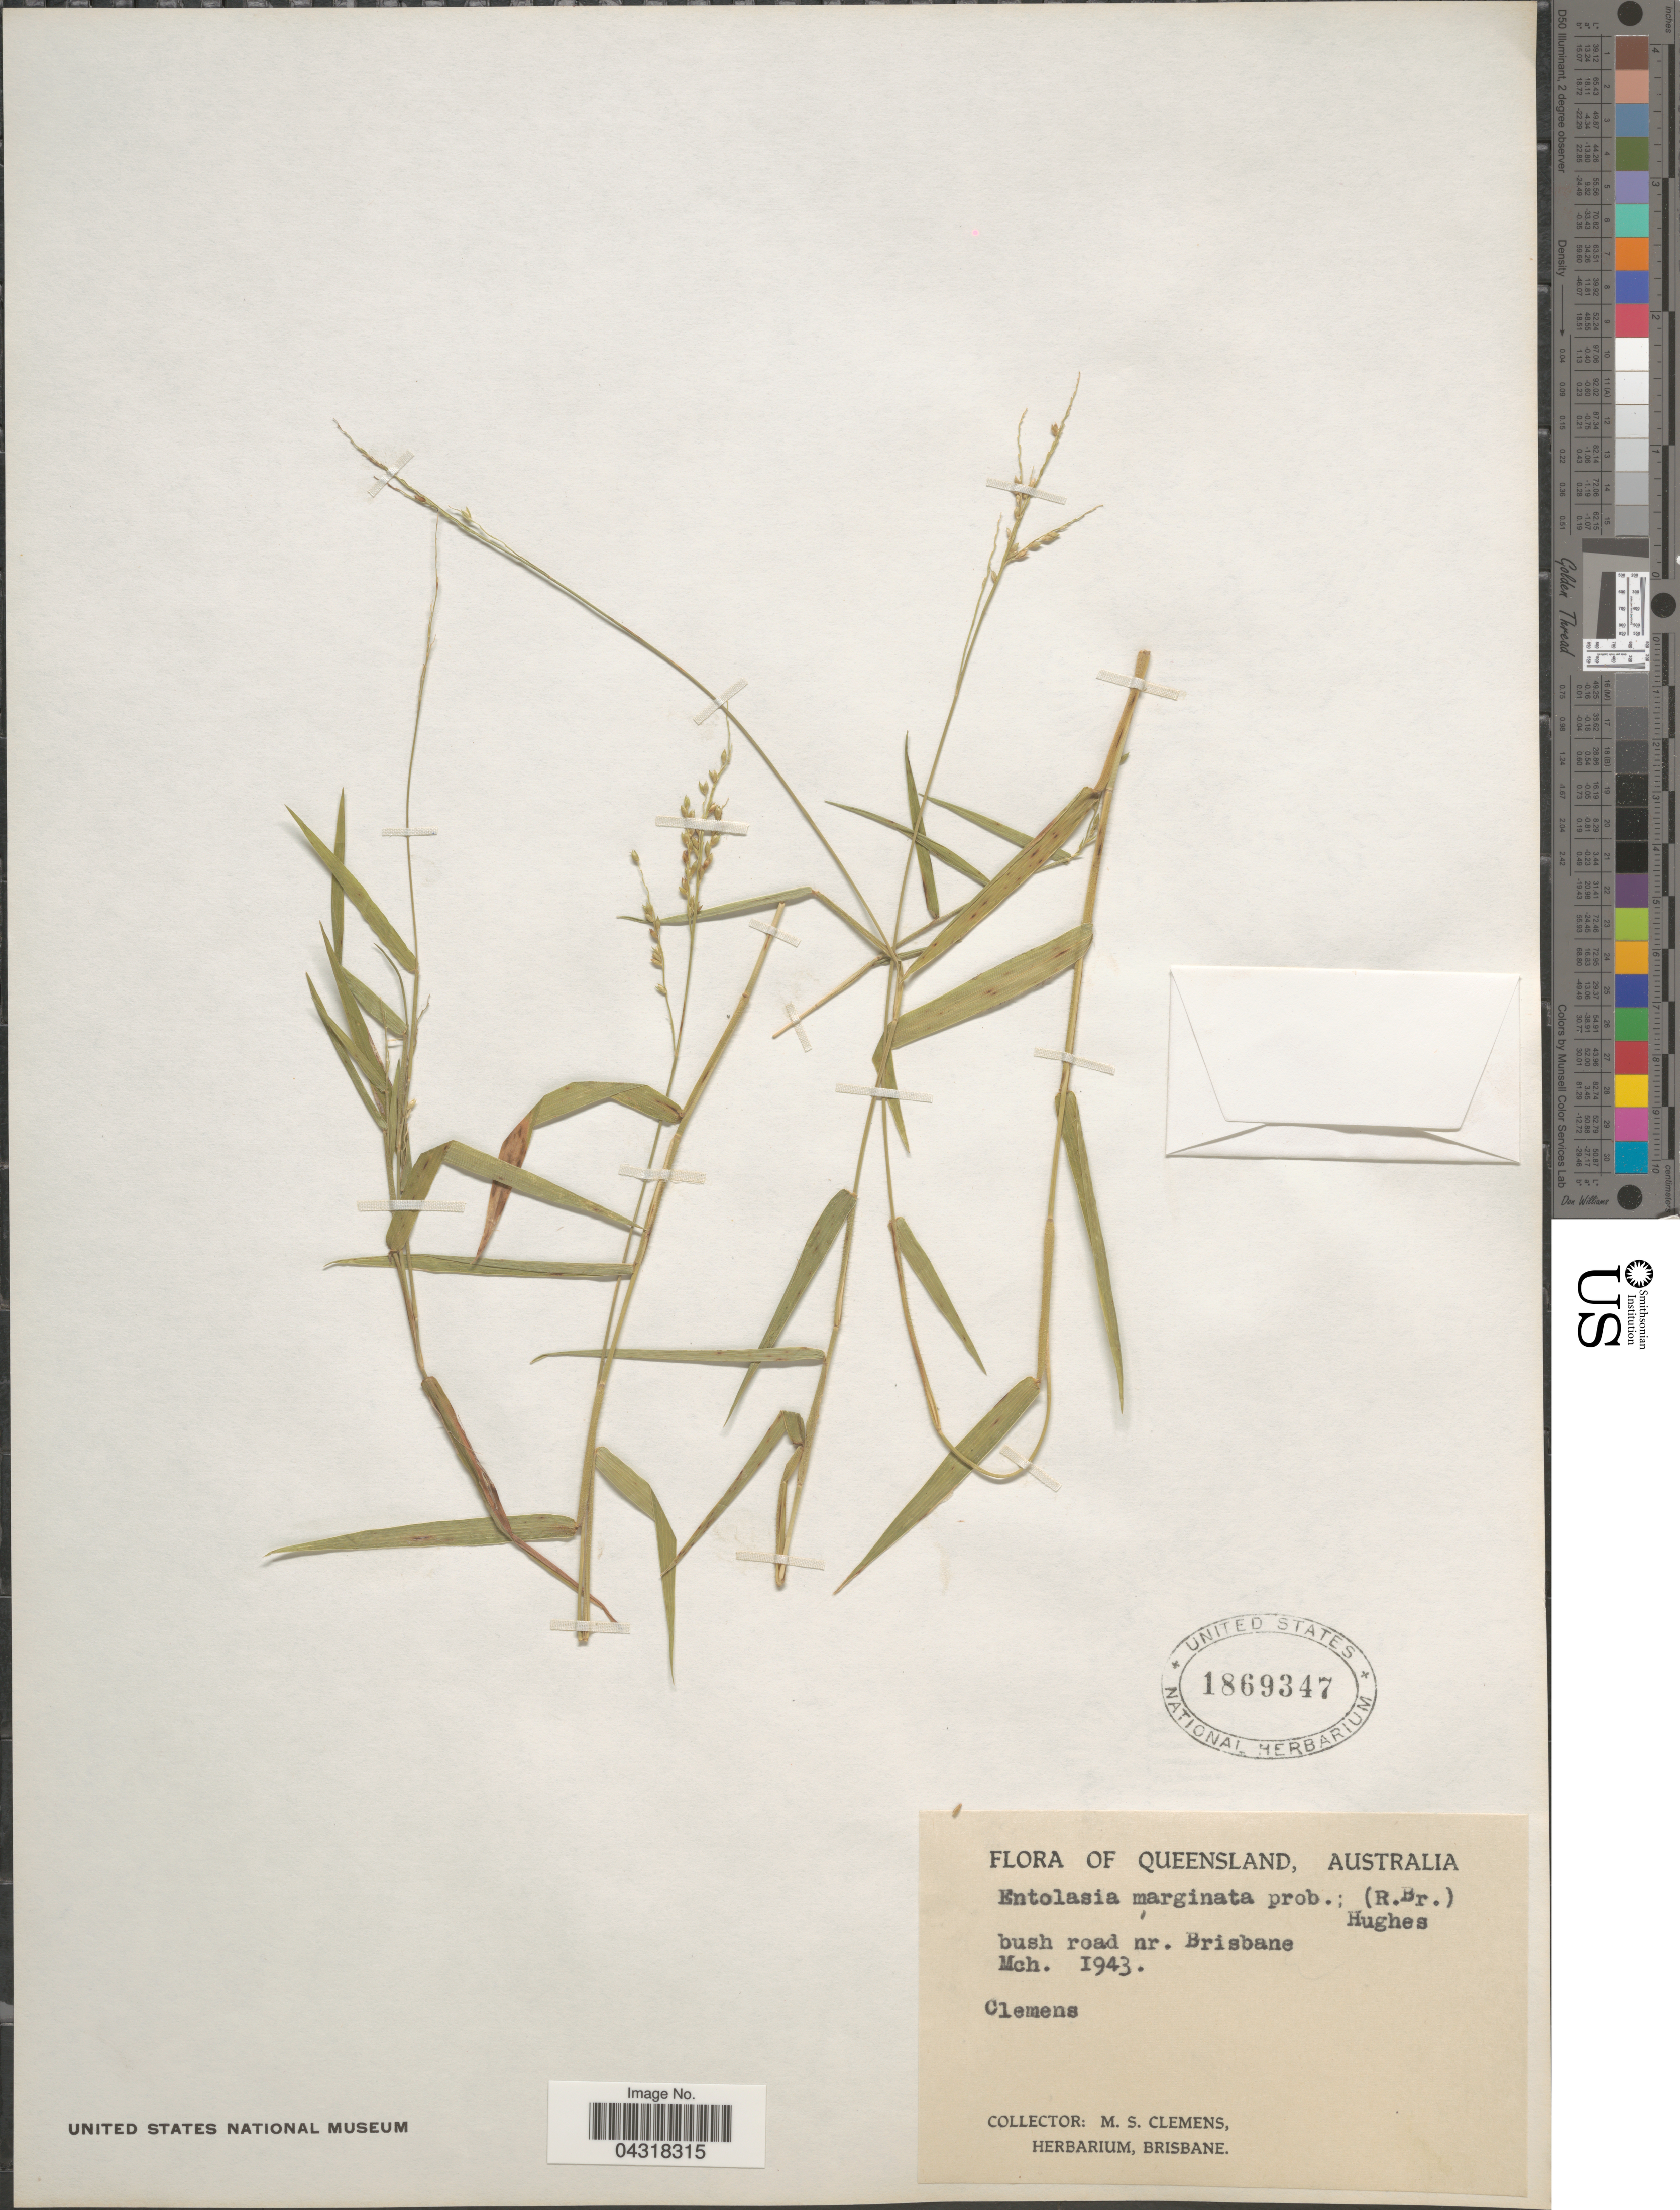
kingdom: Plantae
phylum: Tracheophyta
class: Liliopsida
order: Poales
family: Poaceae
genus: Entolasia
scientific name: Entolasia marginata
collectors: M. S. Clemens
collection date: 1943-03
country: Australia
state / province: Queensland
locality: Bush road nr. Brisbane.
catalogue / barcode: US 1869347